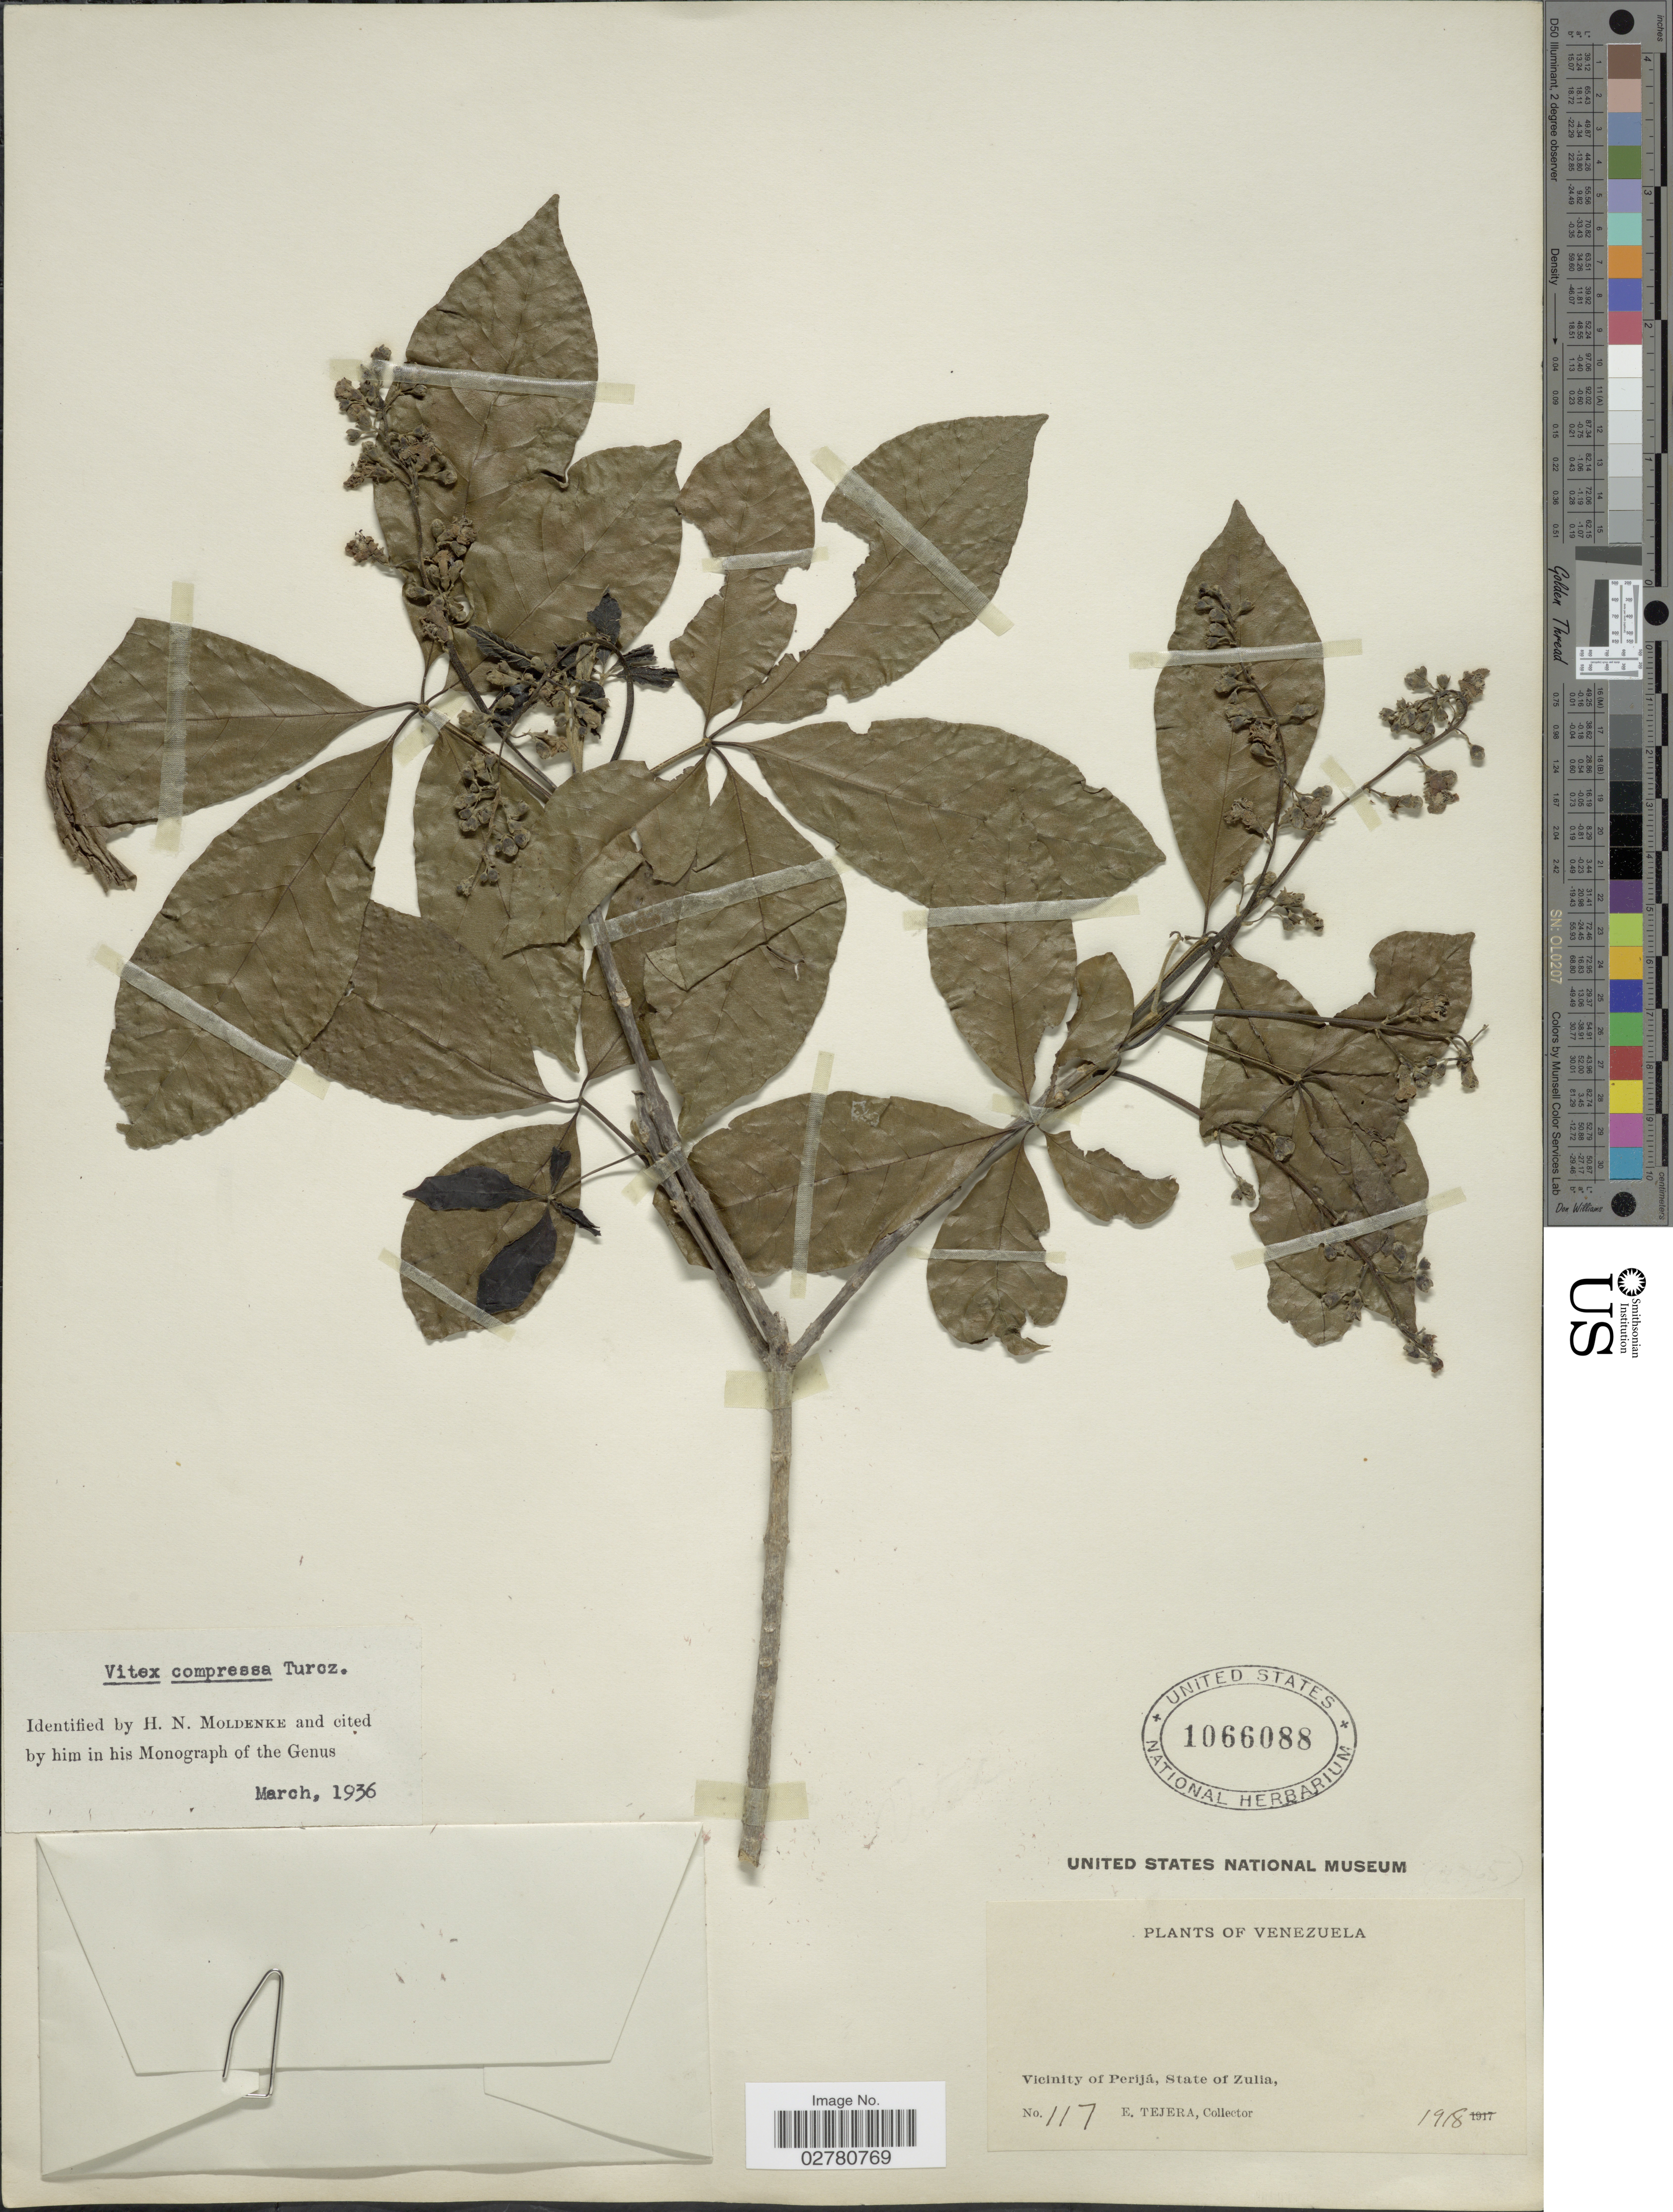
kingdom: Plantae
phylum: Tracheophyta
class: Magnoliopsida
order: Lamiales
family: Lamiaceae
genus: Vitex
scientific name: Vitex compressa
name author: Turcz.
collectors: E. Tejera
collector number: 117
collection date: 1918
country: Venezuela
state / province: Zulia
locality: Vicinity of Perijá.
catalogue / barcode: US 1066088